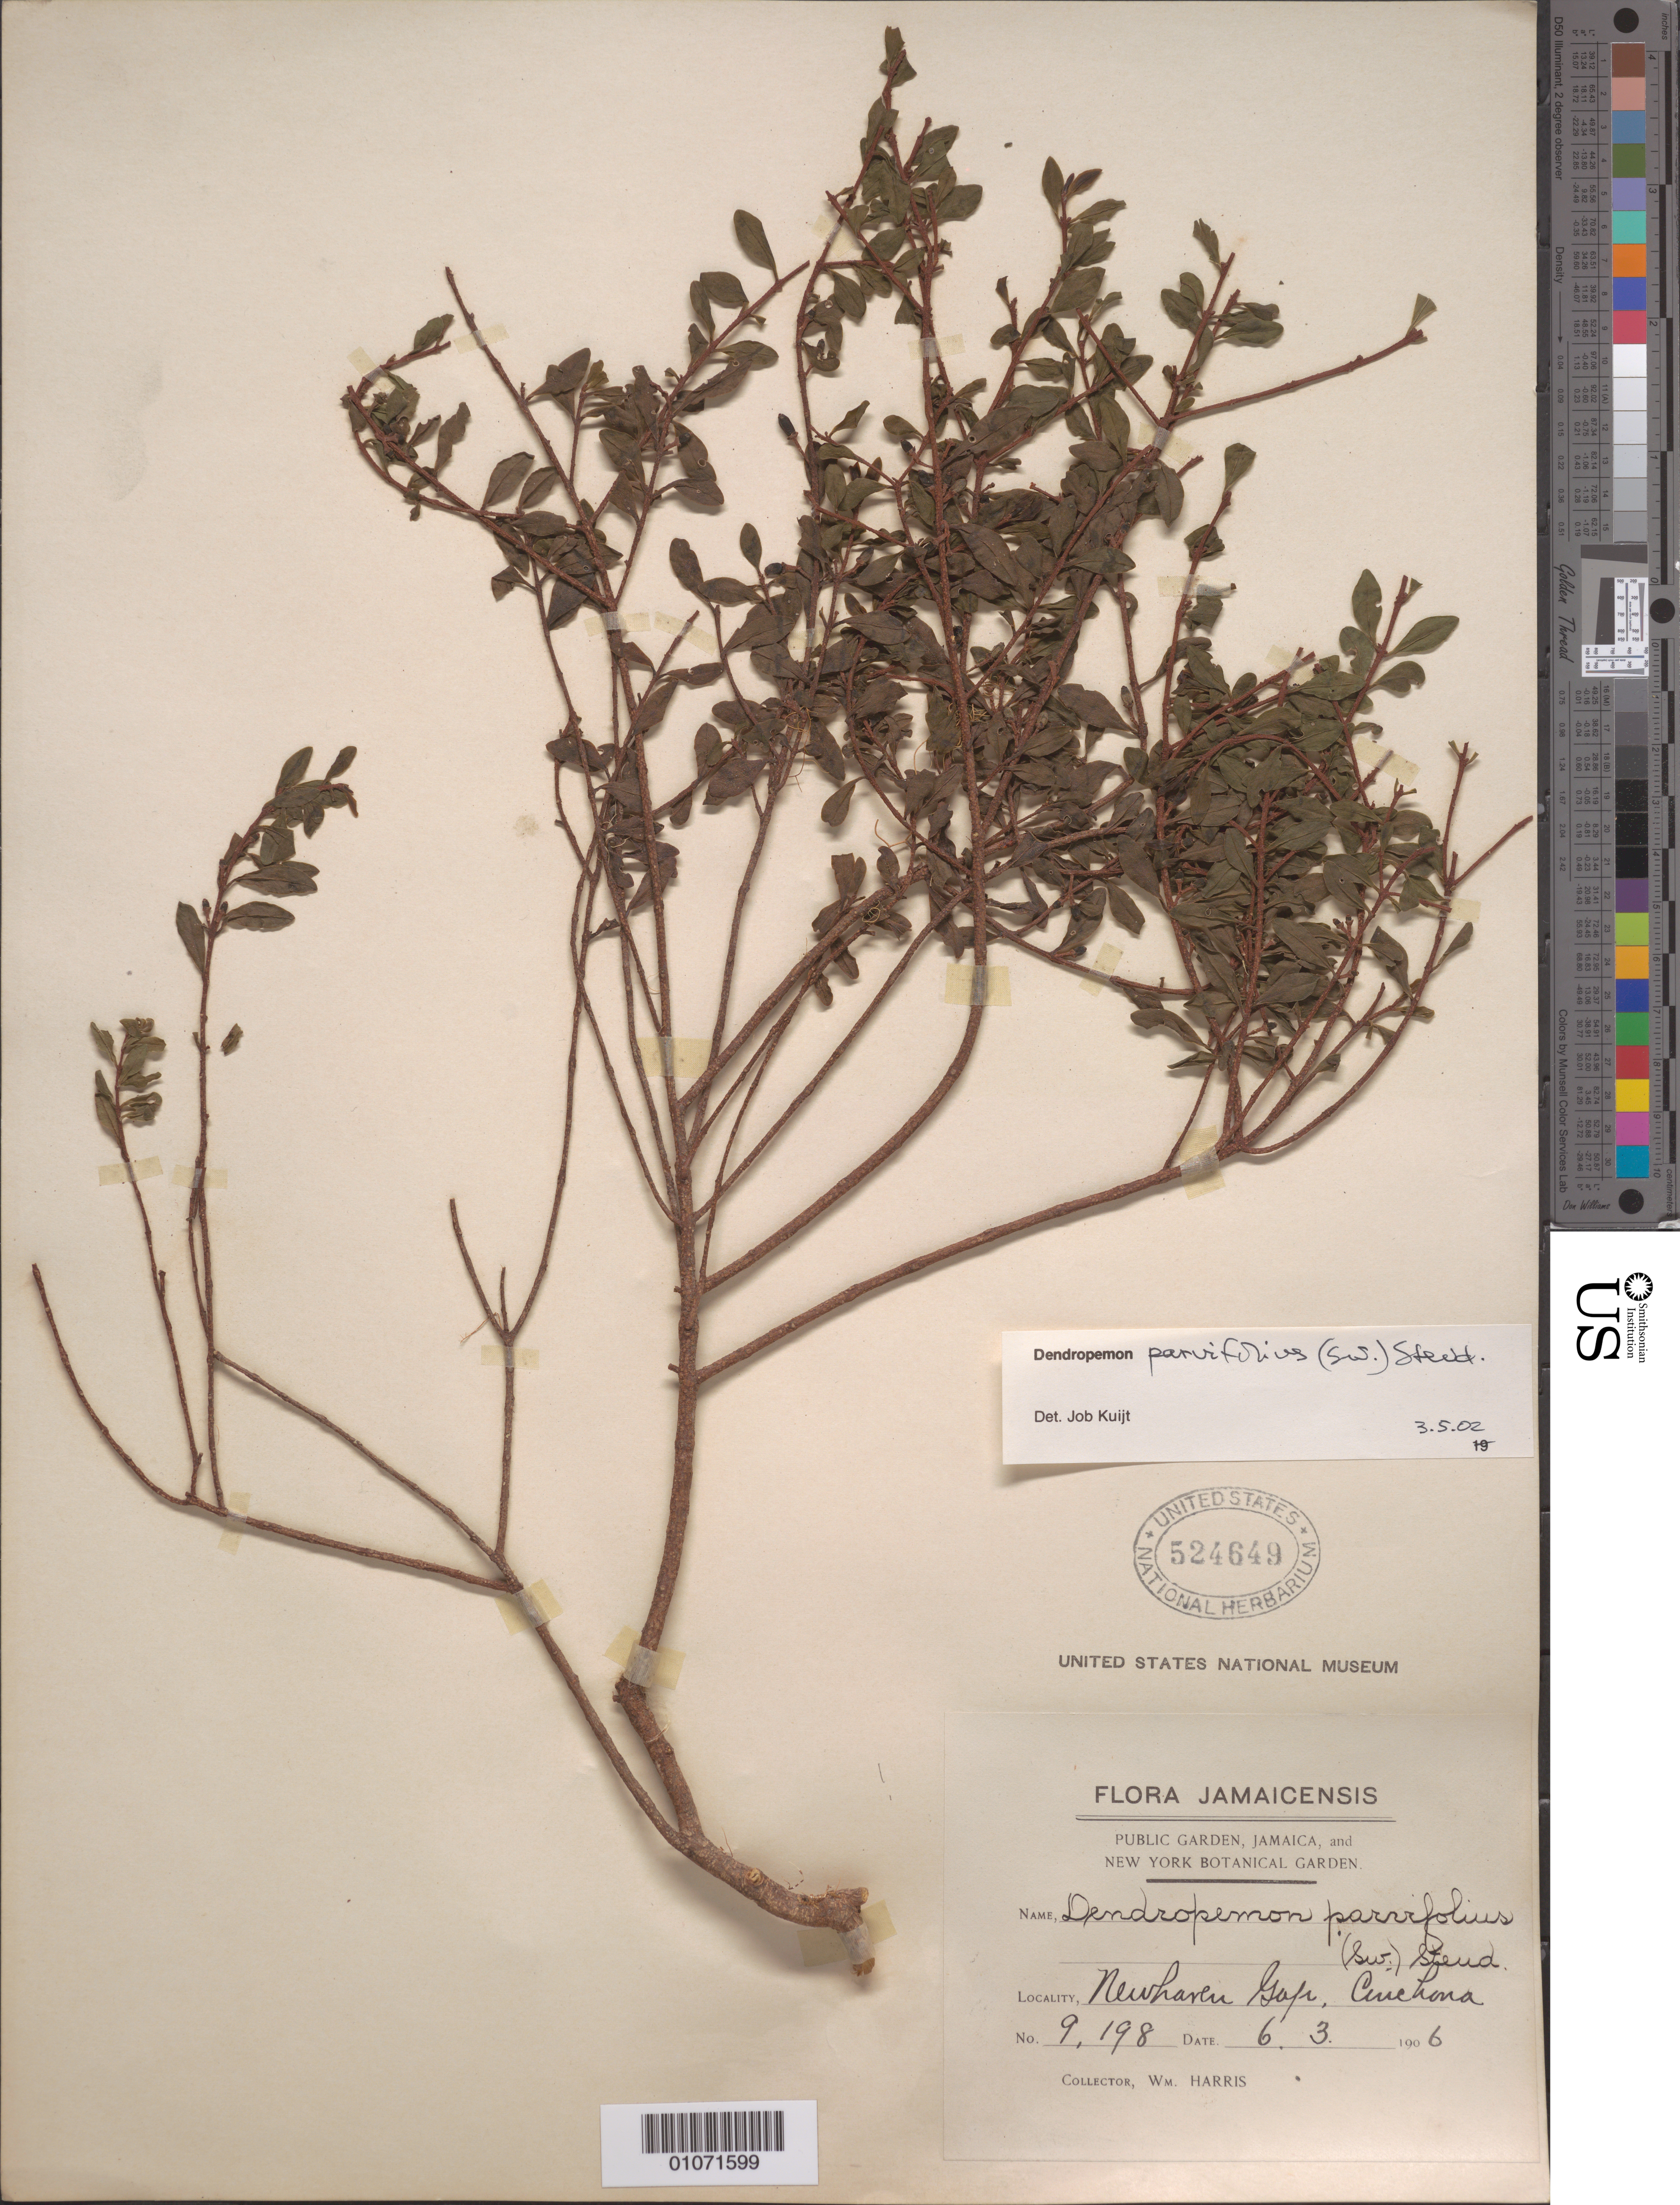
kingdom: Plantae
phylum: Tracheophyta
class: Magnoliopsida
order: Santalales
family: Loranthaceae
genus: Dendropemon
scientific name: Dendropemon parvifolius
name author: (Sw.) Steud.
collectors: W. Harris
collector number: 9198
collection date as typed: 06 Mar 1906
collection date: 1906-03-06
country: Jamaica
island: Jamaica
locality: New Haven Gap, Cinchona.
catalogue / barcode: US 524649